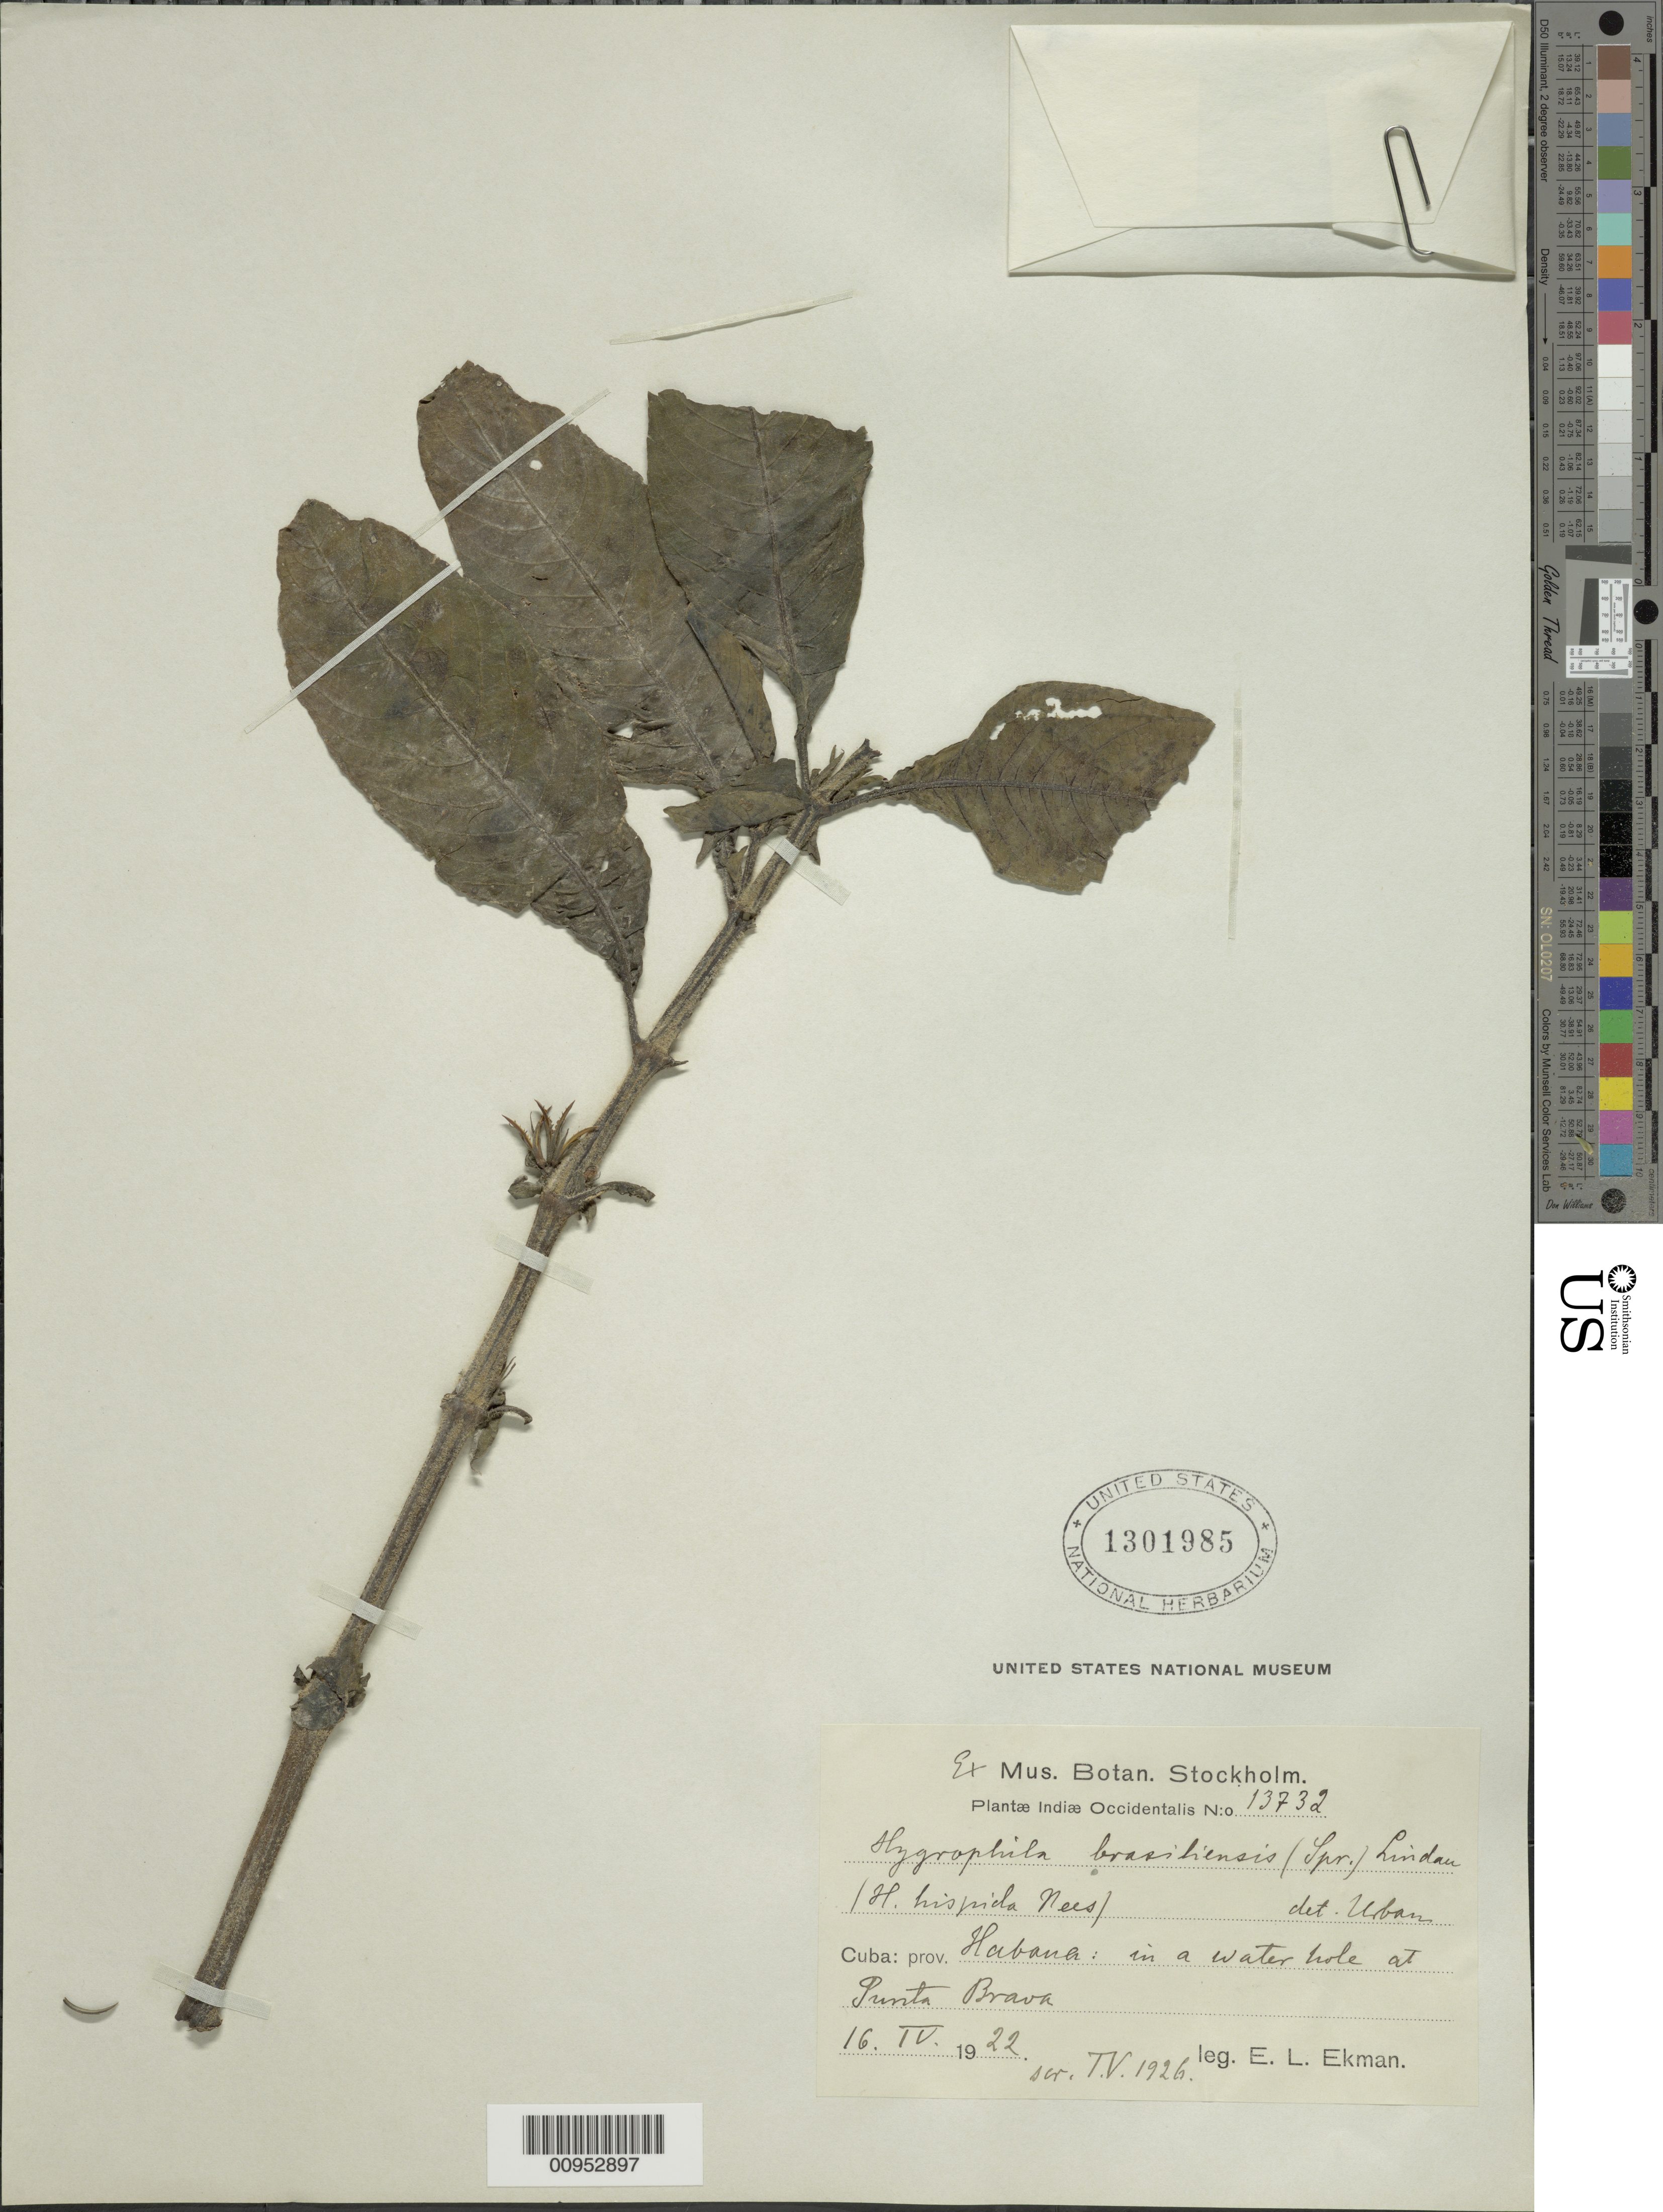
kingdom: Plantae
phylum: Tracheophyta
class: Magnoliopsida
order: Lamiales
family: Acanthaceae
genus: Hygrophila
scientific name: Hygrophila costata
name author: Nees & T. Nees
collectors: E. L. Ekman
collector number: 13732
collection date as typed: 16 Apr 1922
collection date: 1922-04-16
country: Cuba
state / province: La Habana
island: Cuba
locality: Punta Brava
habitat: In a water hole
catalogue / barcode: US 1301985